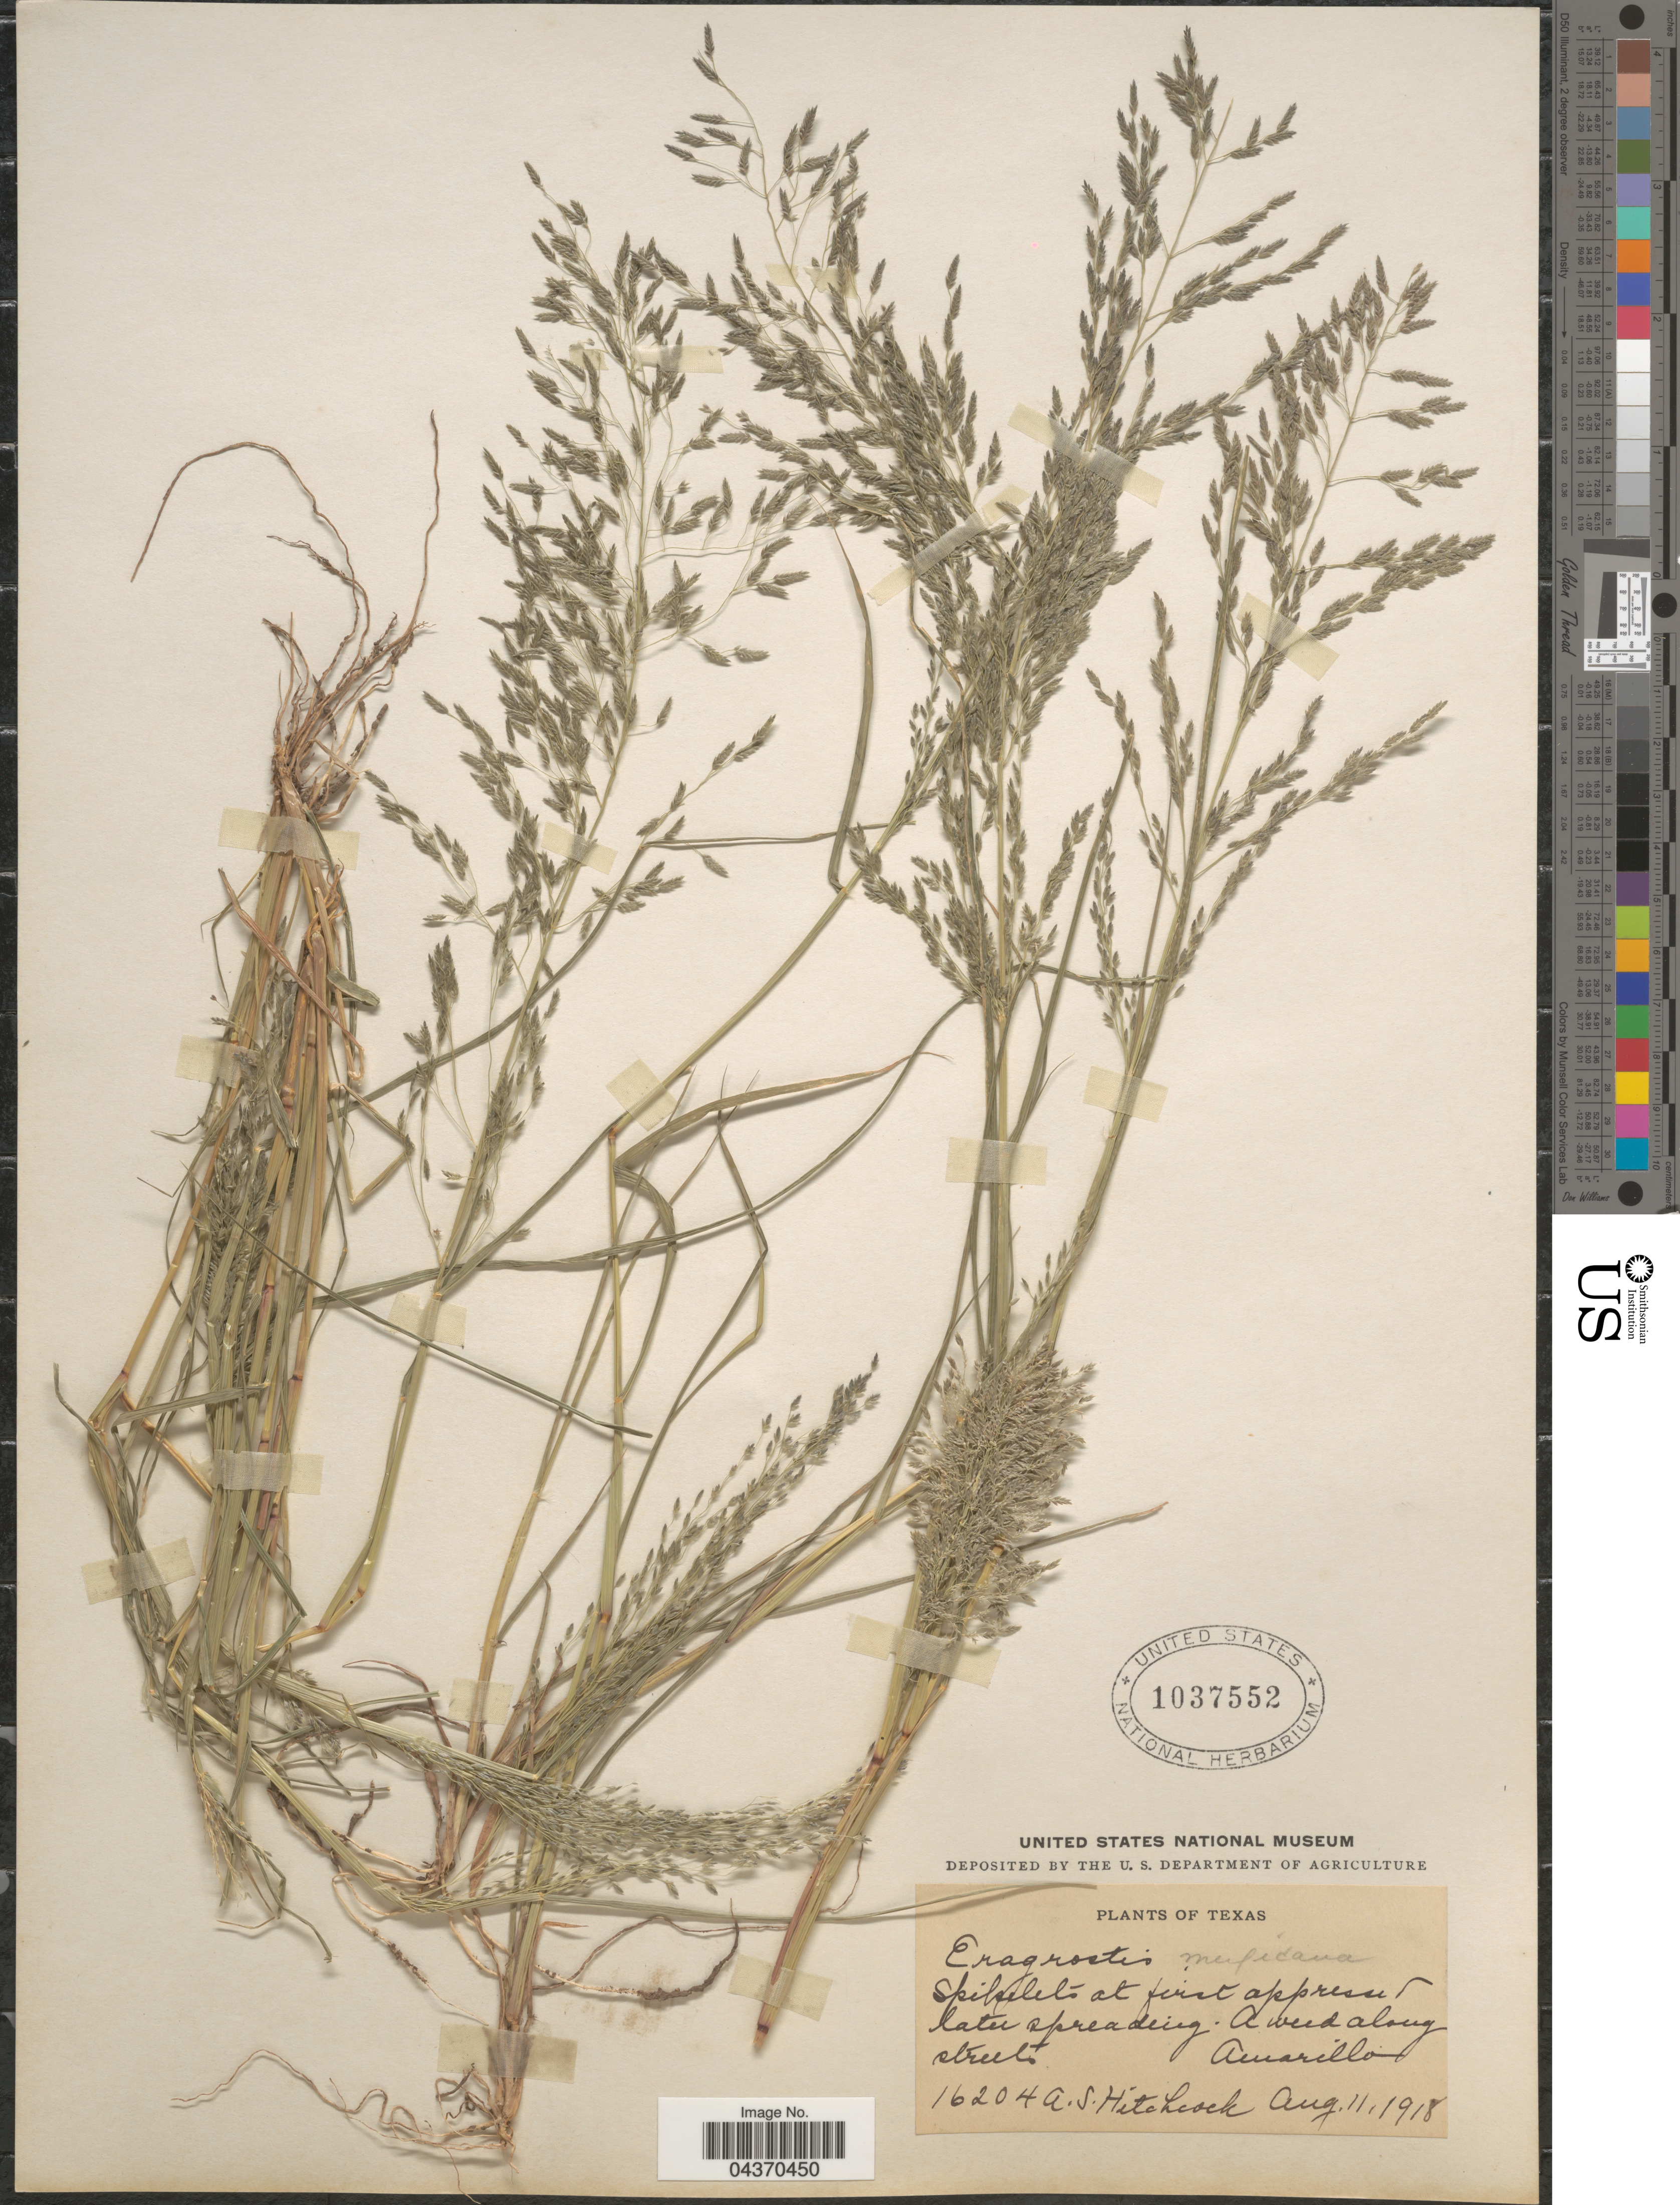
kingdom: Plantae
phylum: Tracheophyta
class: Liliopsida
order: Poales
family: Poaceae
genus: Eragrostis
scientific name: Eragrostis pectinacea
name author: (Michx.) Nees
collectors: A. S. Hitchcock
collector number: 16204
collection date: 1918-08-11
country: United States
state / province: Texas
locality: Amarillo.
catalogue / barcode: US 1037552